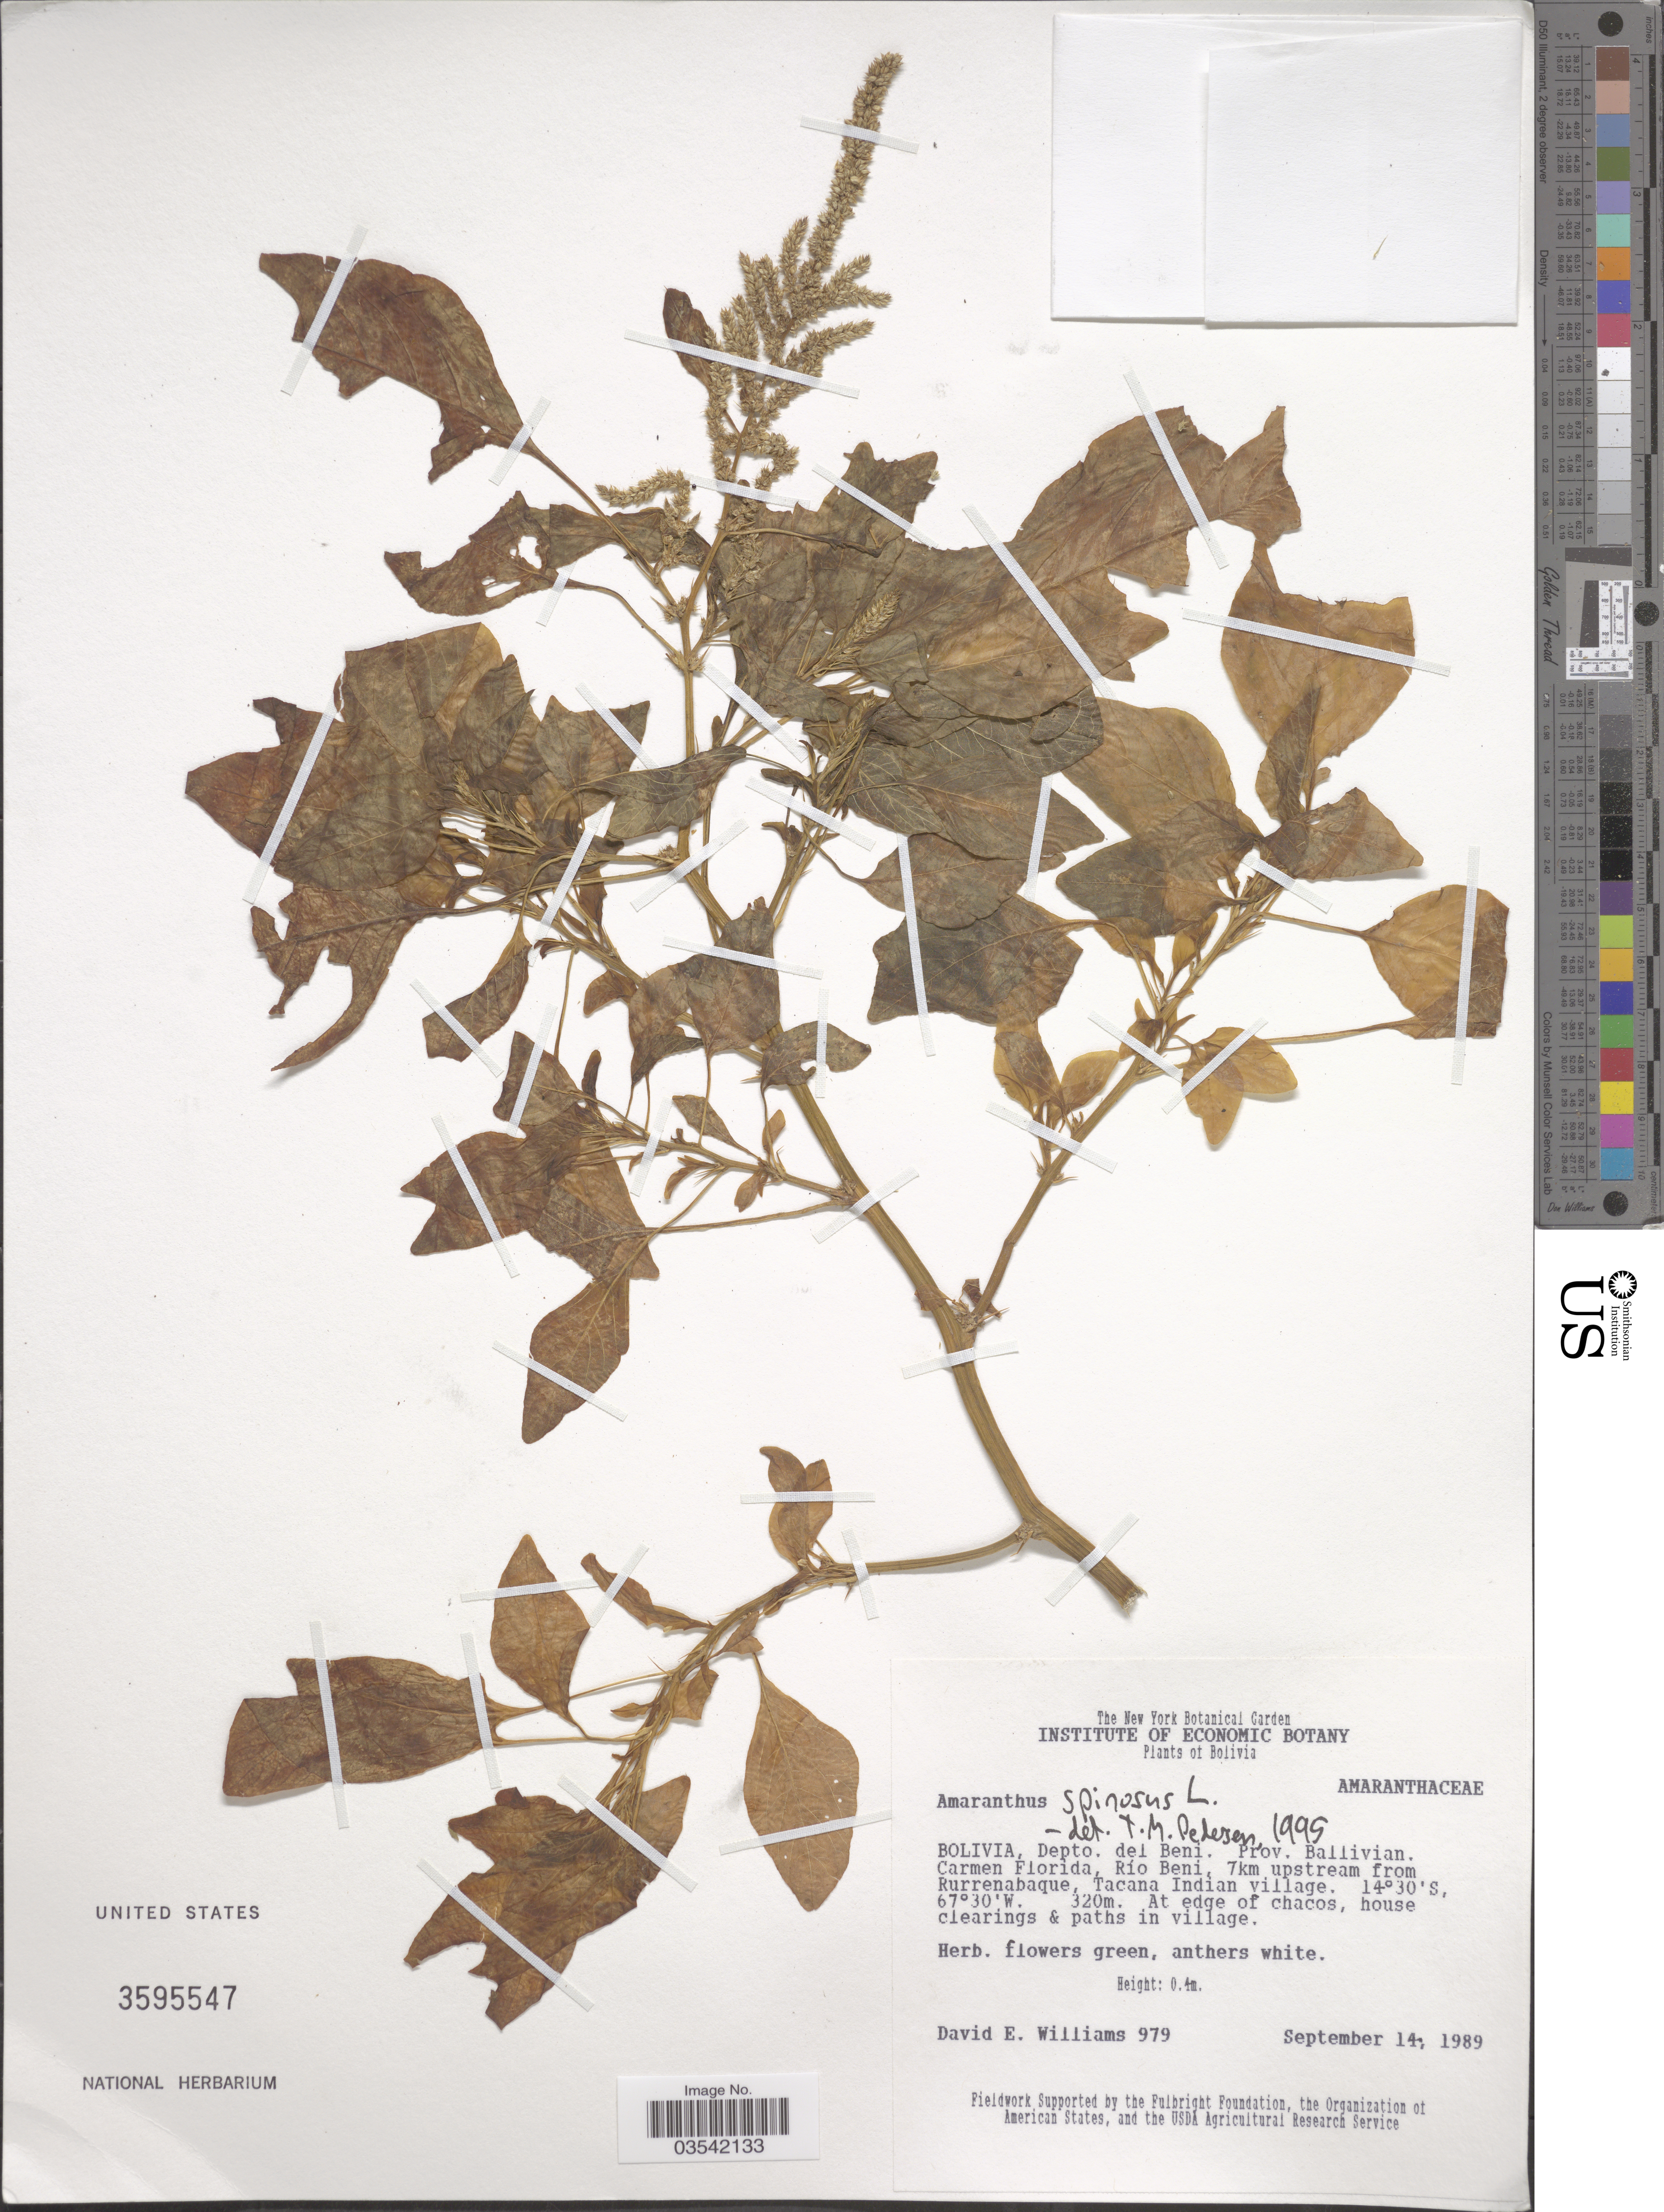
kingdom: Plantae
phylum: Tracheophyta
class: Magnoliopsida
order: Caryophyllales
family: Amaranthaceae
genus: Amaranthus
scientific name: Amaranthus spinosus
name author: L.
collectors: D. E. Williams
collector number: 979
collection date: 1989-09-14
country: Bolivia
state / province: Beni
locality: Depto. del Beni. Prov. Ballivian, Carmen Florida, Río Beni, 7km upstream from Rurrenabaque, Tacana Indian village.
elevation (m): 320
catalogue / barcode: US 3595547